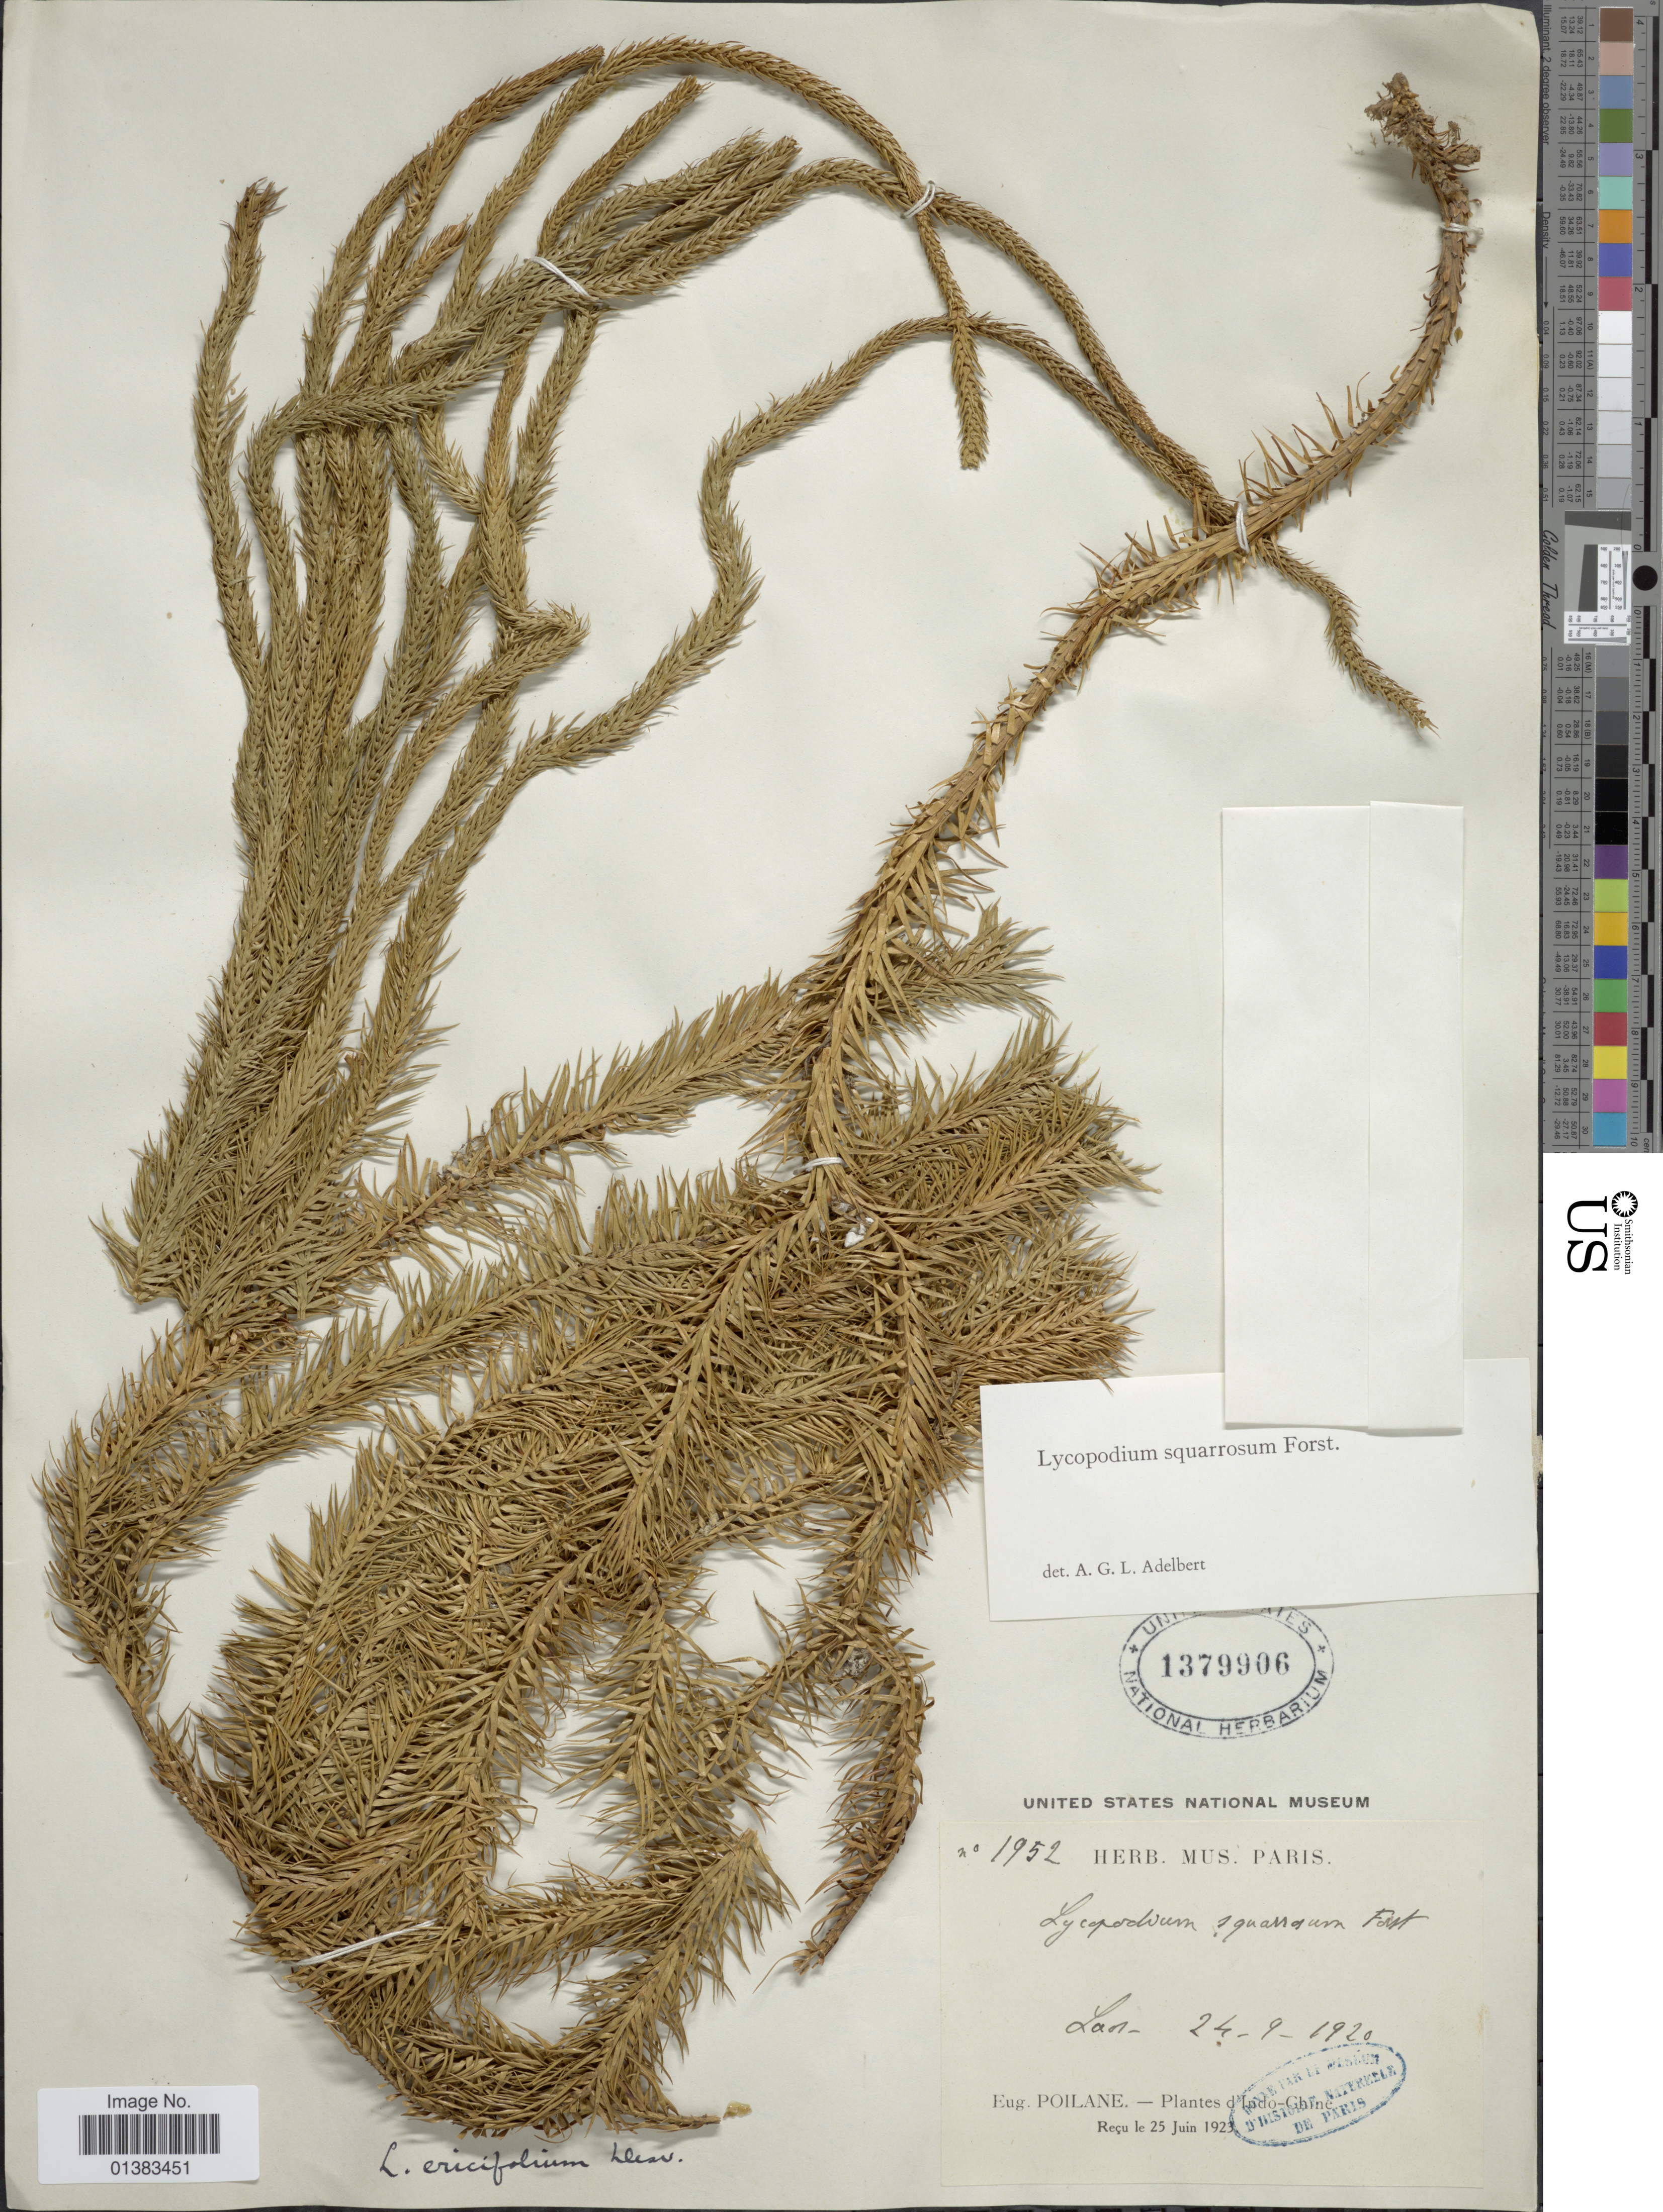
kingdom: Plantae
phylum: Tracheophyta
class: Lycopodiopsida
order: Lycopodiales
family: Lycopodiaceae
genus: Phlegmariurus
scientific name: Phlegmariurus squarrosus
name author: (G. Forst.) Á. Löve & D. Löve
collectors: E. Poilane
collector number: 1952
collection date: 1920-09-24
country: Vietnam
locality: Plantes d' Indo-Chine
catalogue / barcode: US 1379906